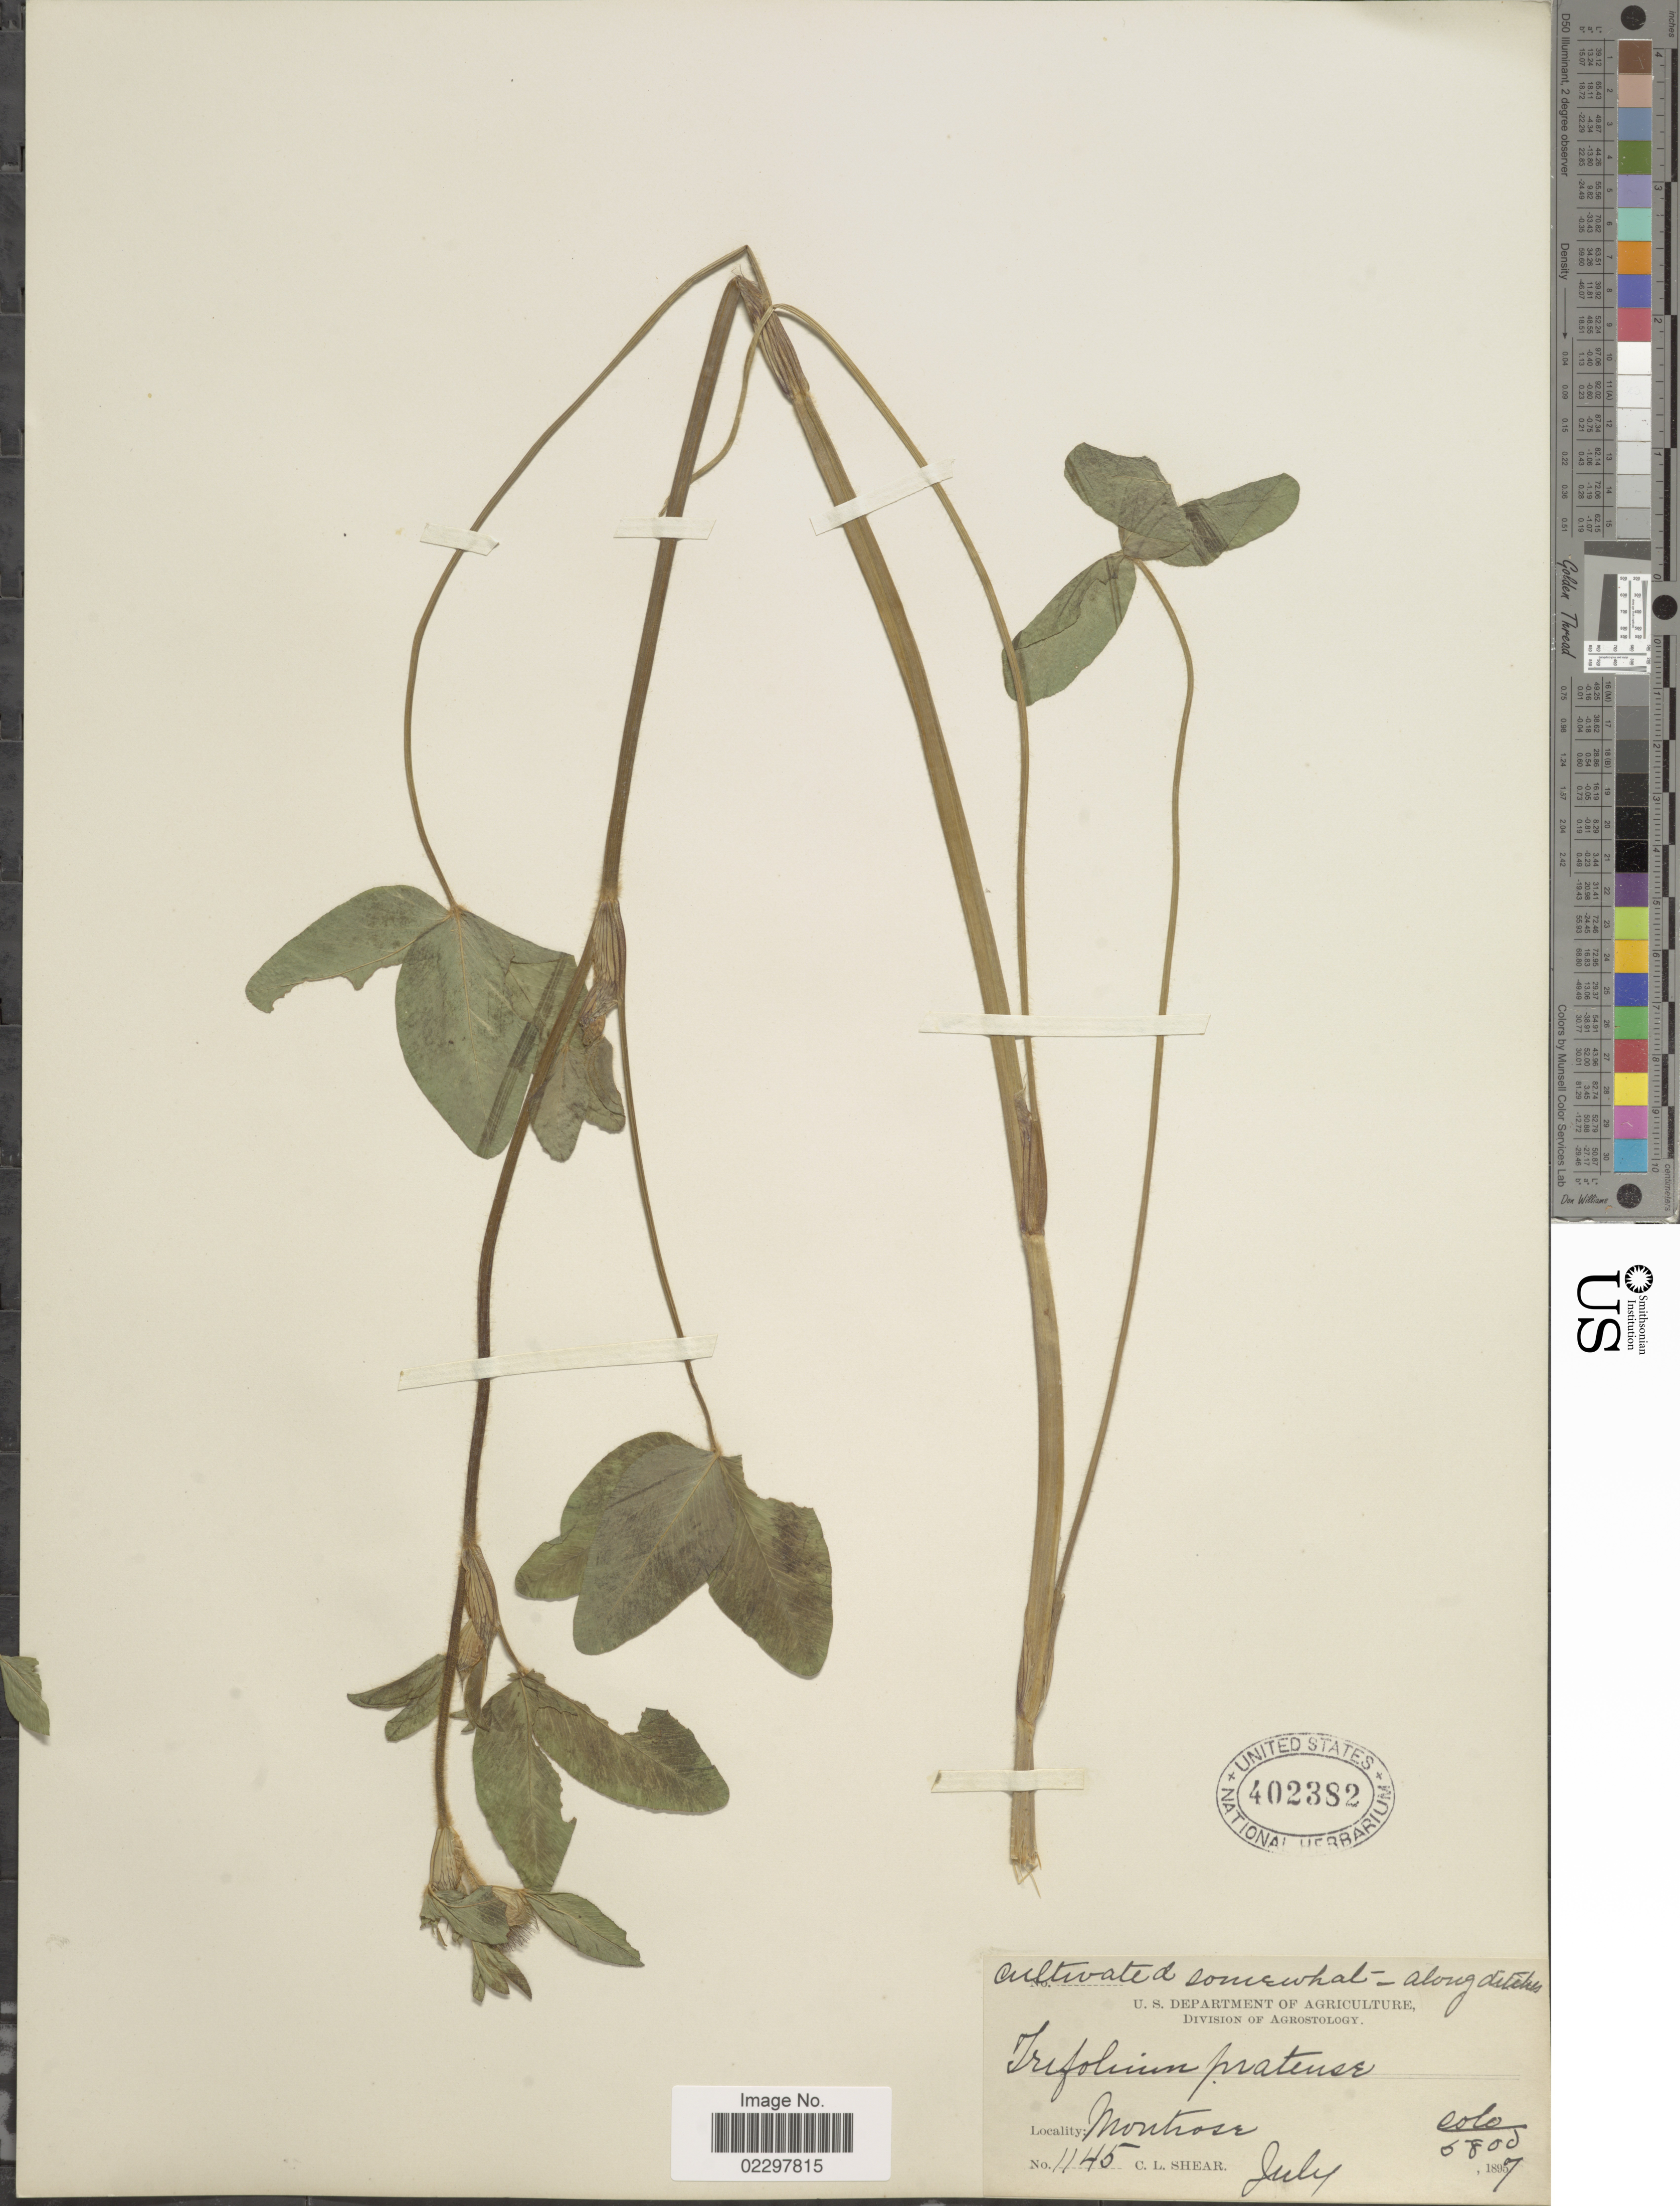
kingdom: Plantae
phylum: Tracheophyta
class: Magnoliopsida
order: Fabales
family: Fabaceae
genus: Trifolium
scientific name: Trifolium pratense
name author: L.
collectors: C. L. Shear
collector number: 1145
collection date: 1897-07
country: United States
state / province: Colorado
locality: Montrose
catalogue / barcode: US 402382